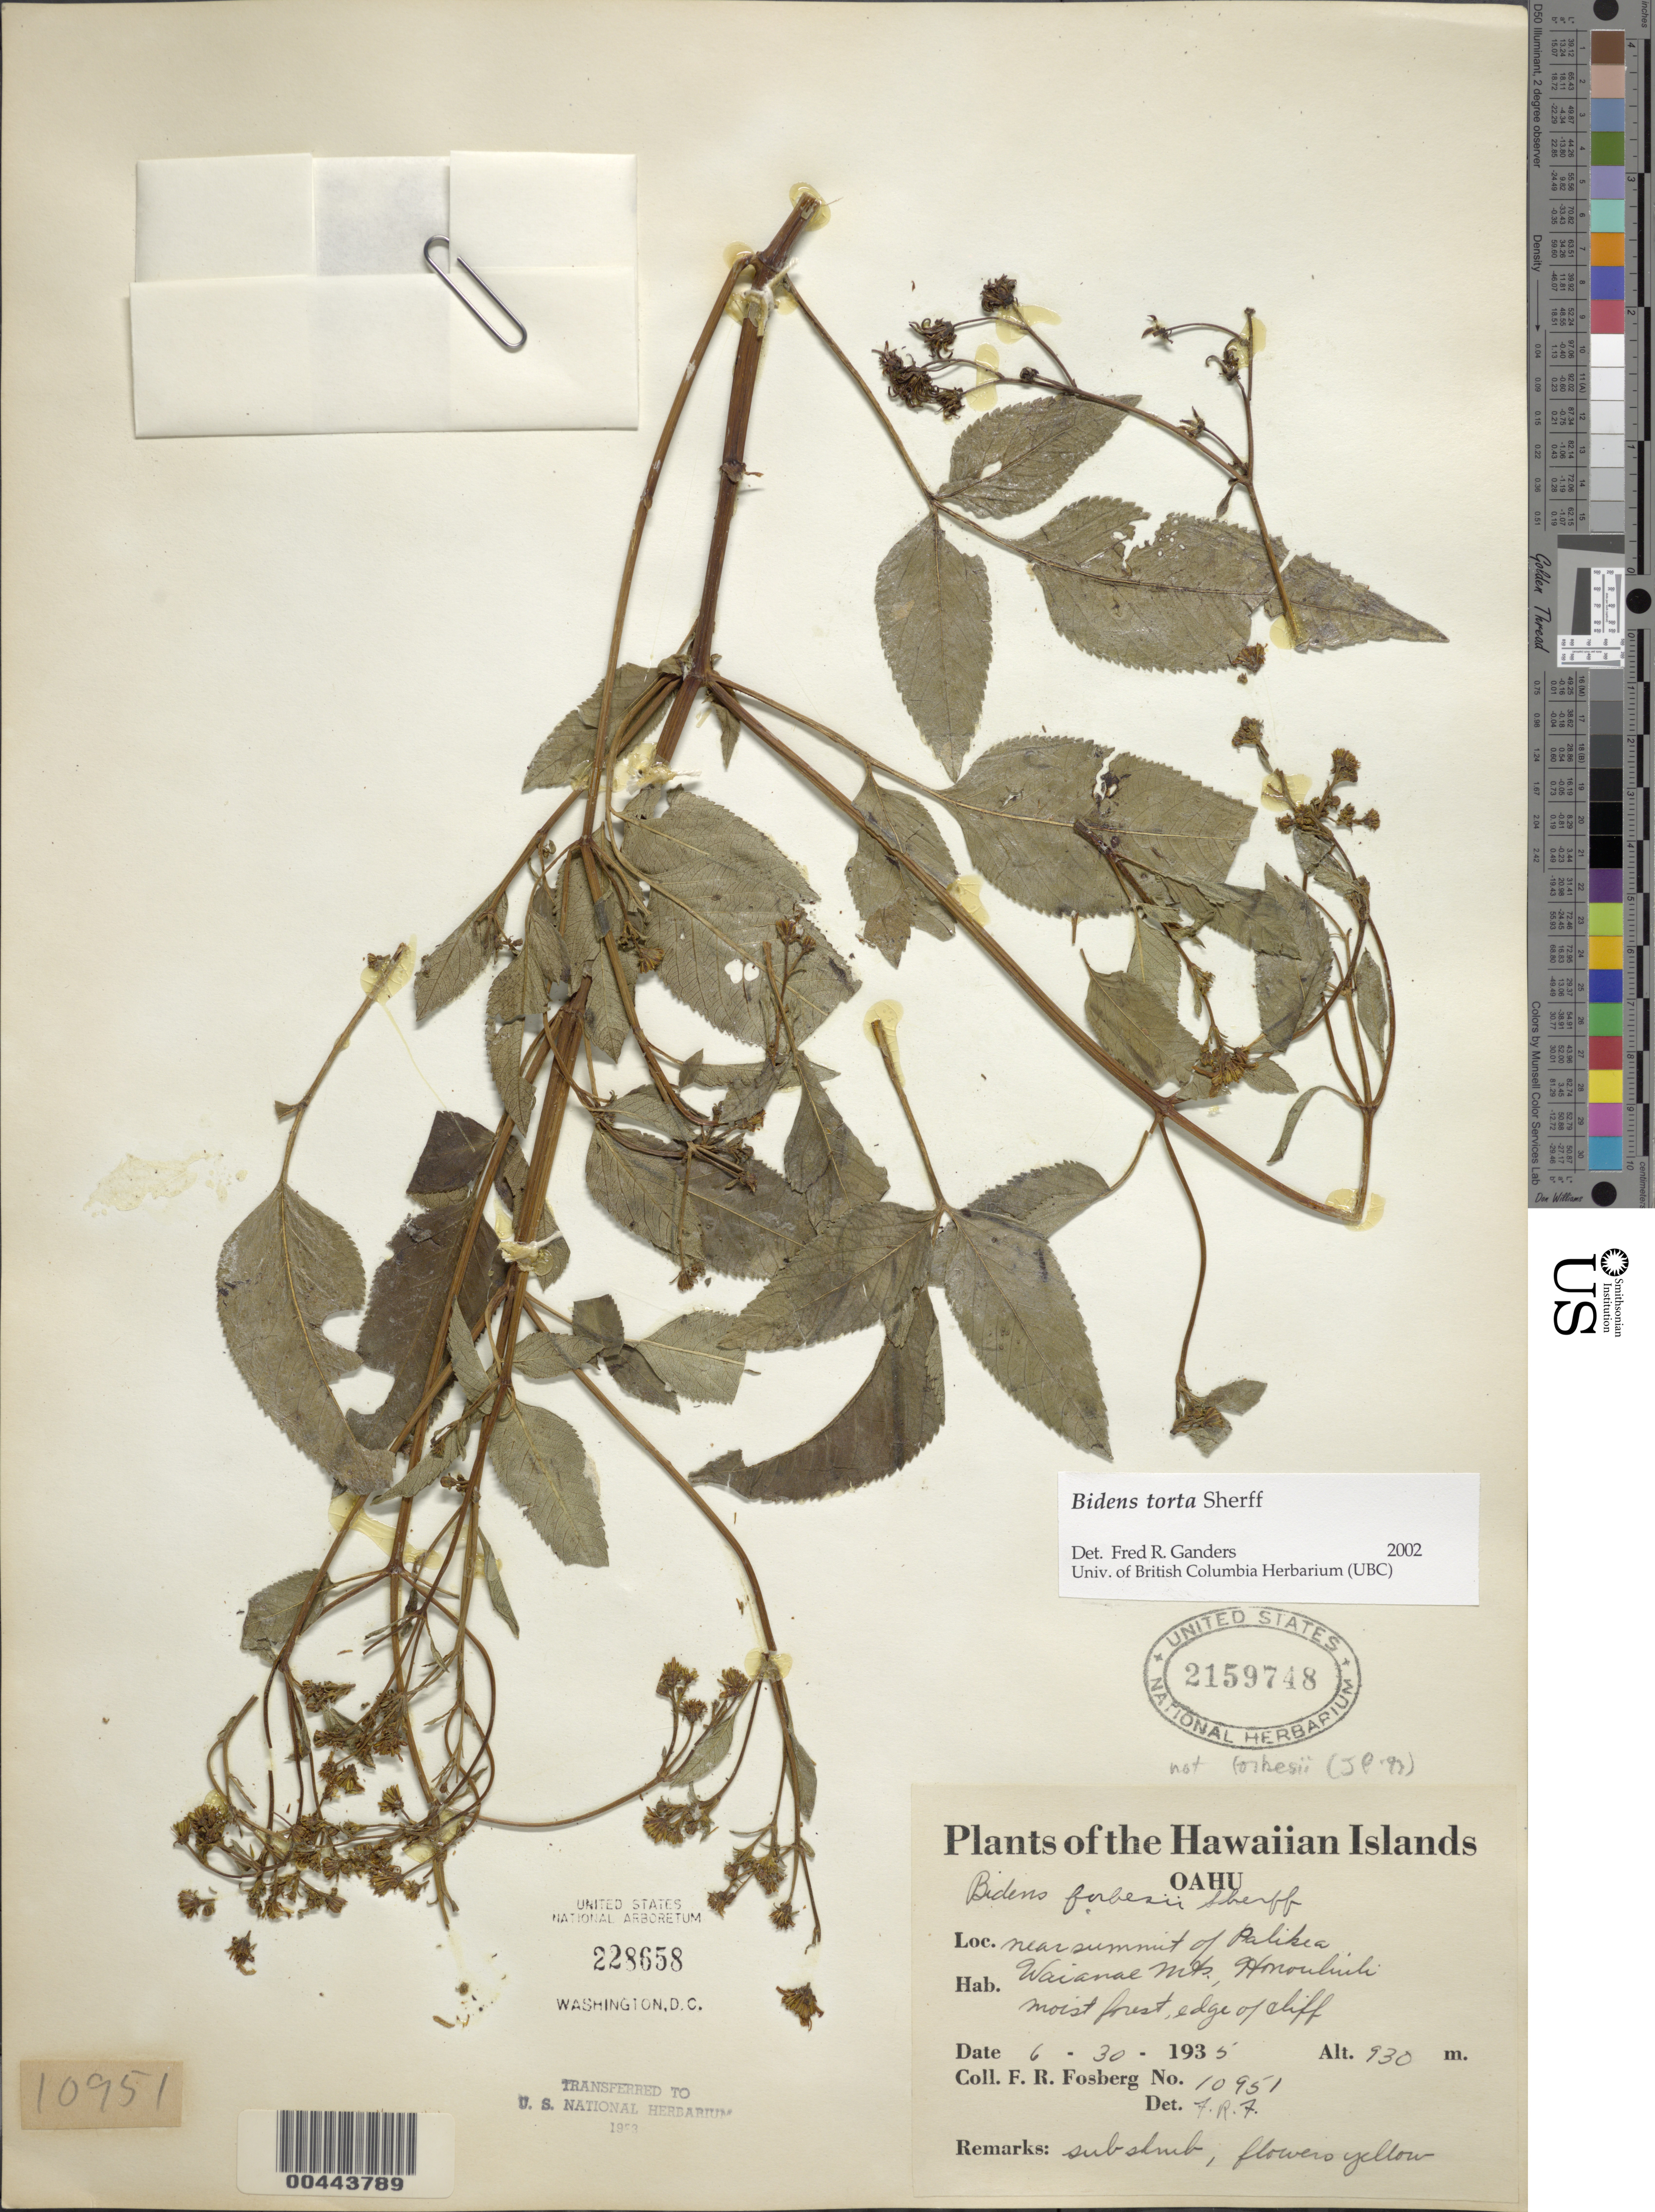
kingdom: Plantae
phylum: Tracheophyta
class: Magnoliopsida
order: Asterales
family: Asteraceae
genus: Bidens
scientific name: Bidens torta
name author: Sherff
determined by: Ganders, F. R.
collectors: F. R. Fosberg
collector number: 10951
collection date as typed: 30 Jun 1935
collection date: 1935-06-30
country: United States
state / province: Hawaii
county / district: Honolulu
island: Oahu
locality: Near summit of Palikea, Waianae Mountains, Honouluili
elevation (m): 930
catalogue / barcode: US 2159748